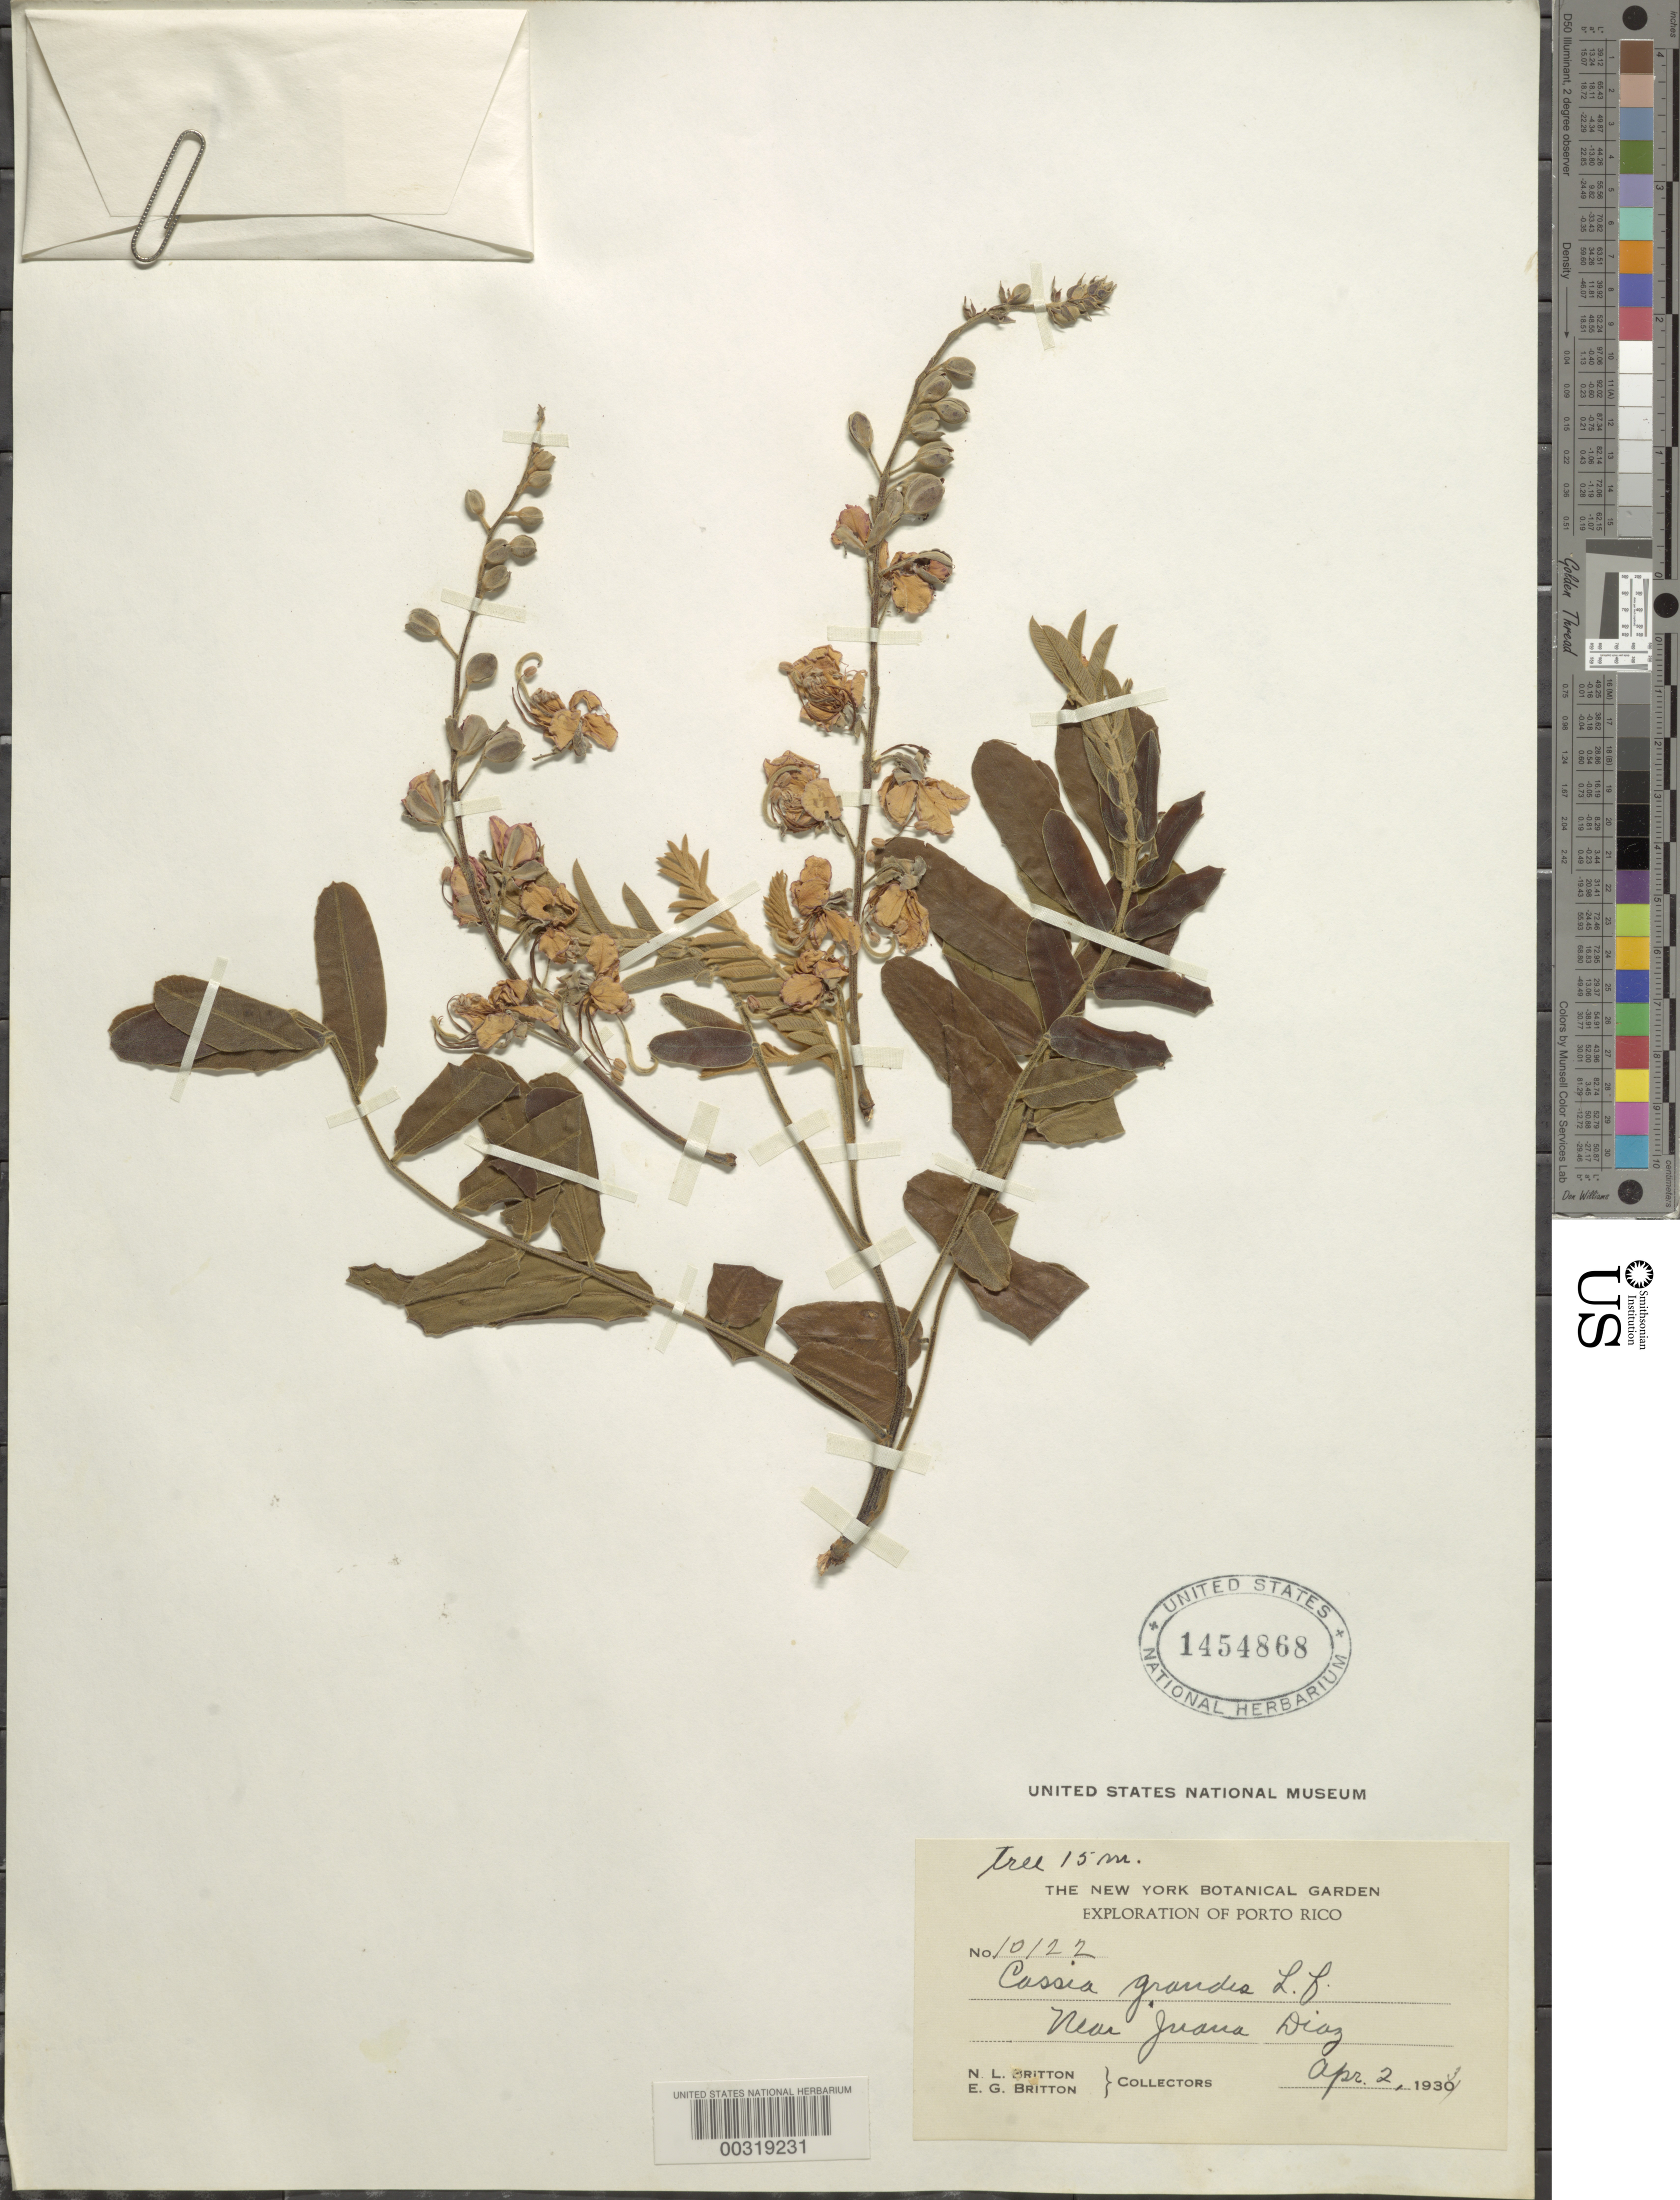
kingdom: Plantae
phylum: Tracheophyta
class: Magnoliopsida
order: Fabales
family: Fabaceae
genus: Cassia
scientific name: Cassia grandis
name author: L. f.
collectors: N. Britton & E. G. Britton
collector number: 10122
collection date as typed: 02 Apr 1933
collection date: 1933-04-02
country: Puerto Rico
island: Greater Antilles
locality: Near juana diaz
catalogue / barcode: US 1454868